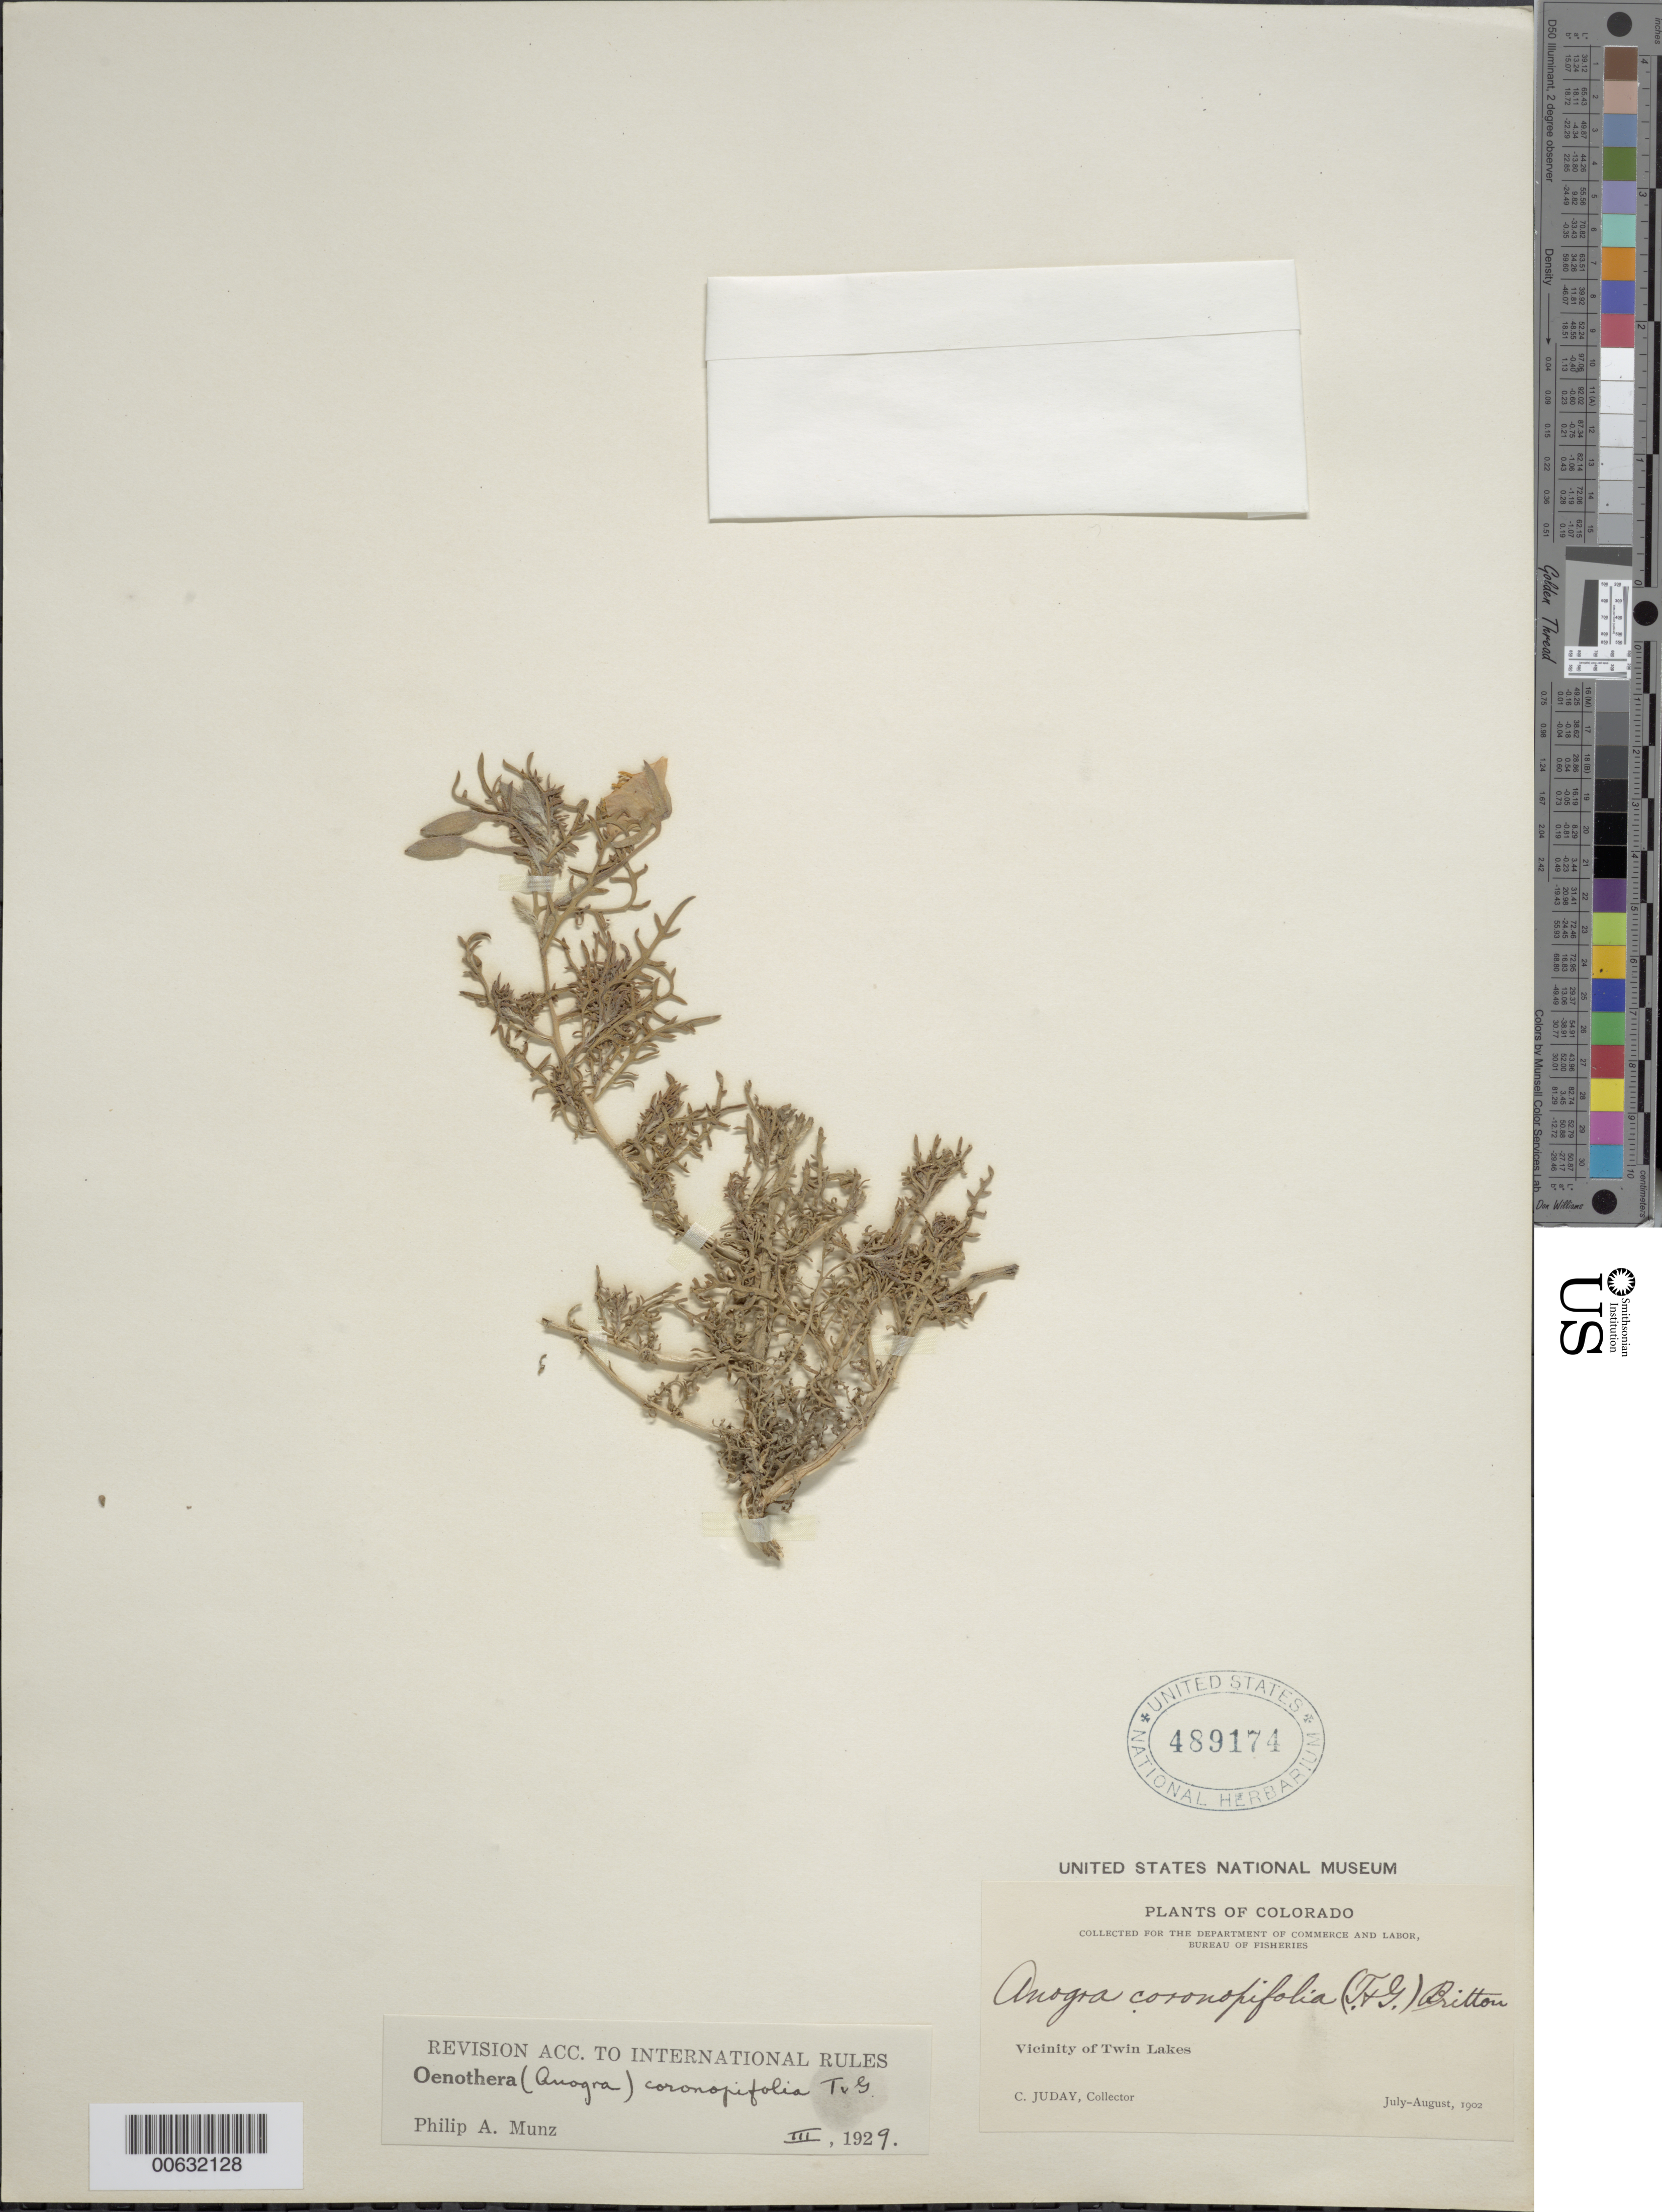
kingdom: Plantae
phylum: Tracheophyta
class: Magnoliopsida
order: Myrtales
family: Onagraceae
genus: Oenothera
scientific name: Oenothera coronopifolia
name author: Torr. & A. Gray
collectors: C. Juday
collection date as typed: Jul 1902 to -- Aug 1902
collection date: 1902-07/1902-08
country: United States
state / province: Colorado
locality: Twin Lakes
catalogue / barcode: US 489174